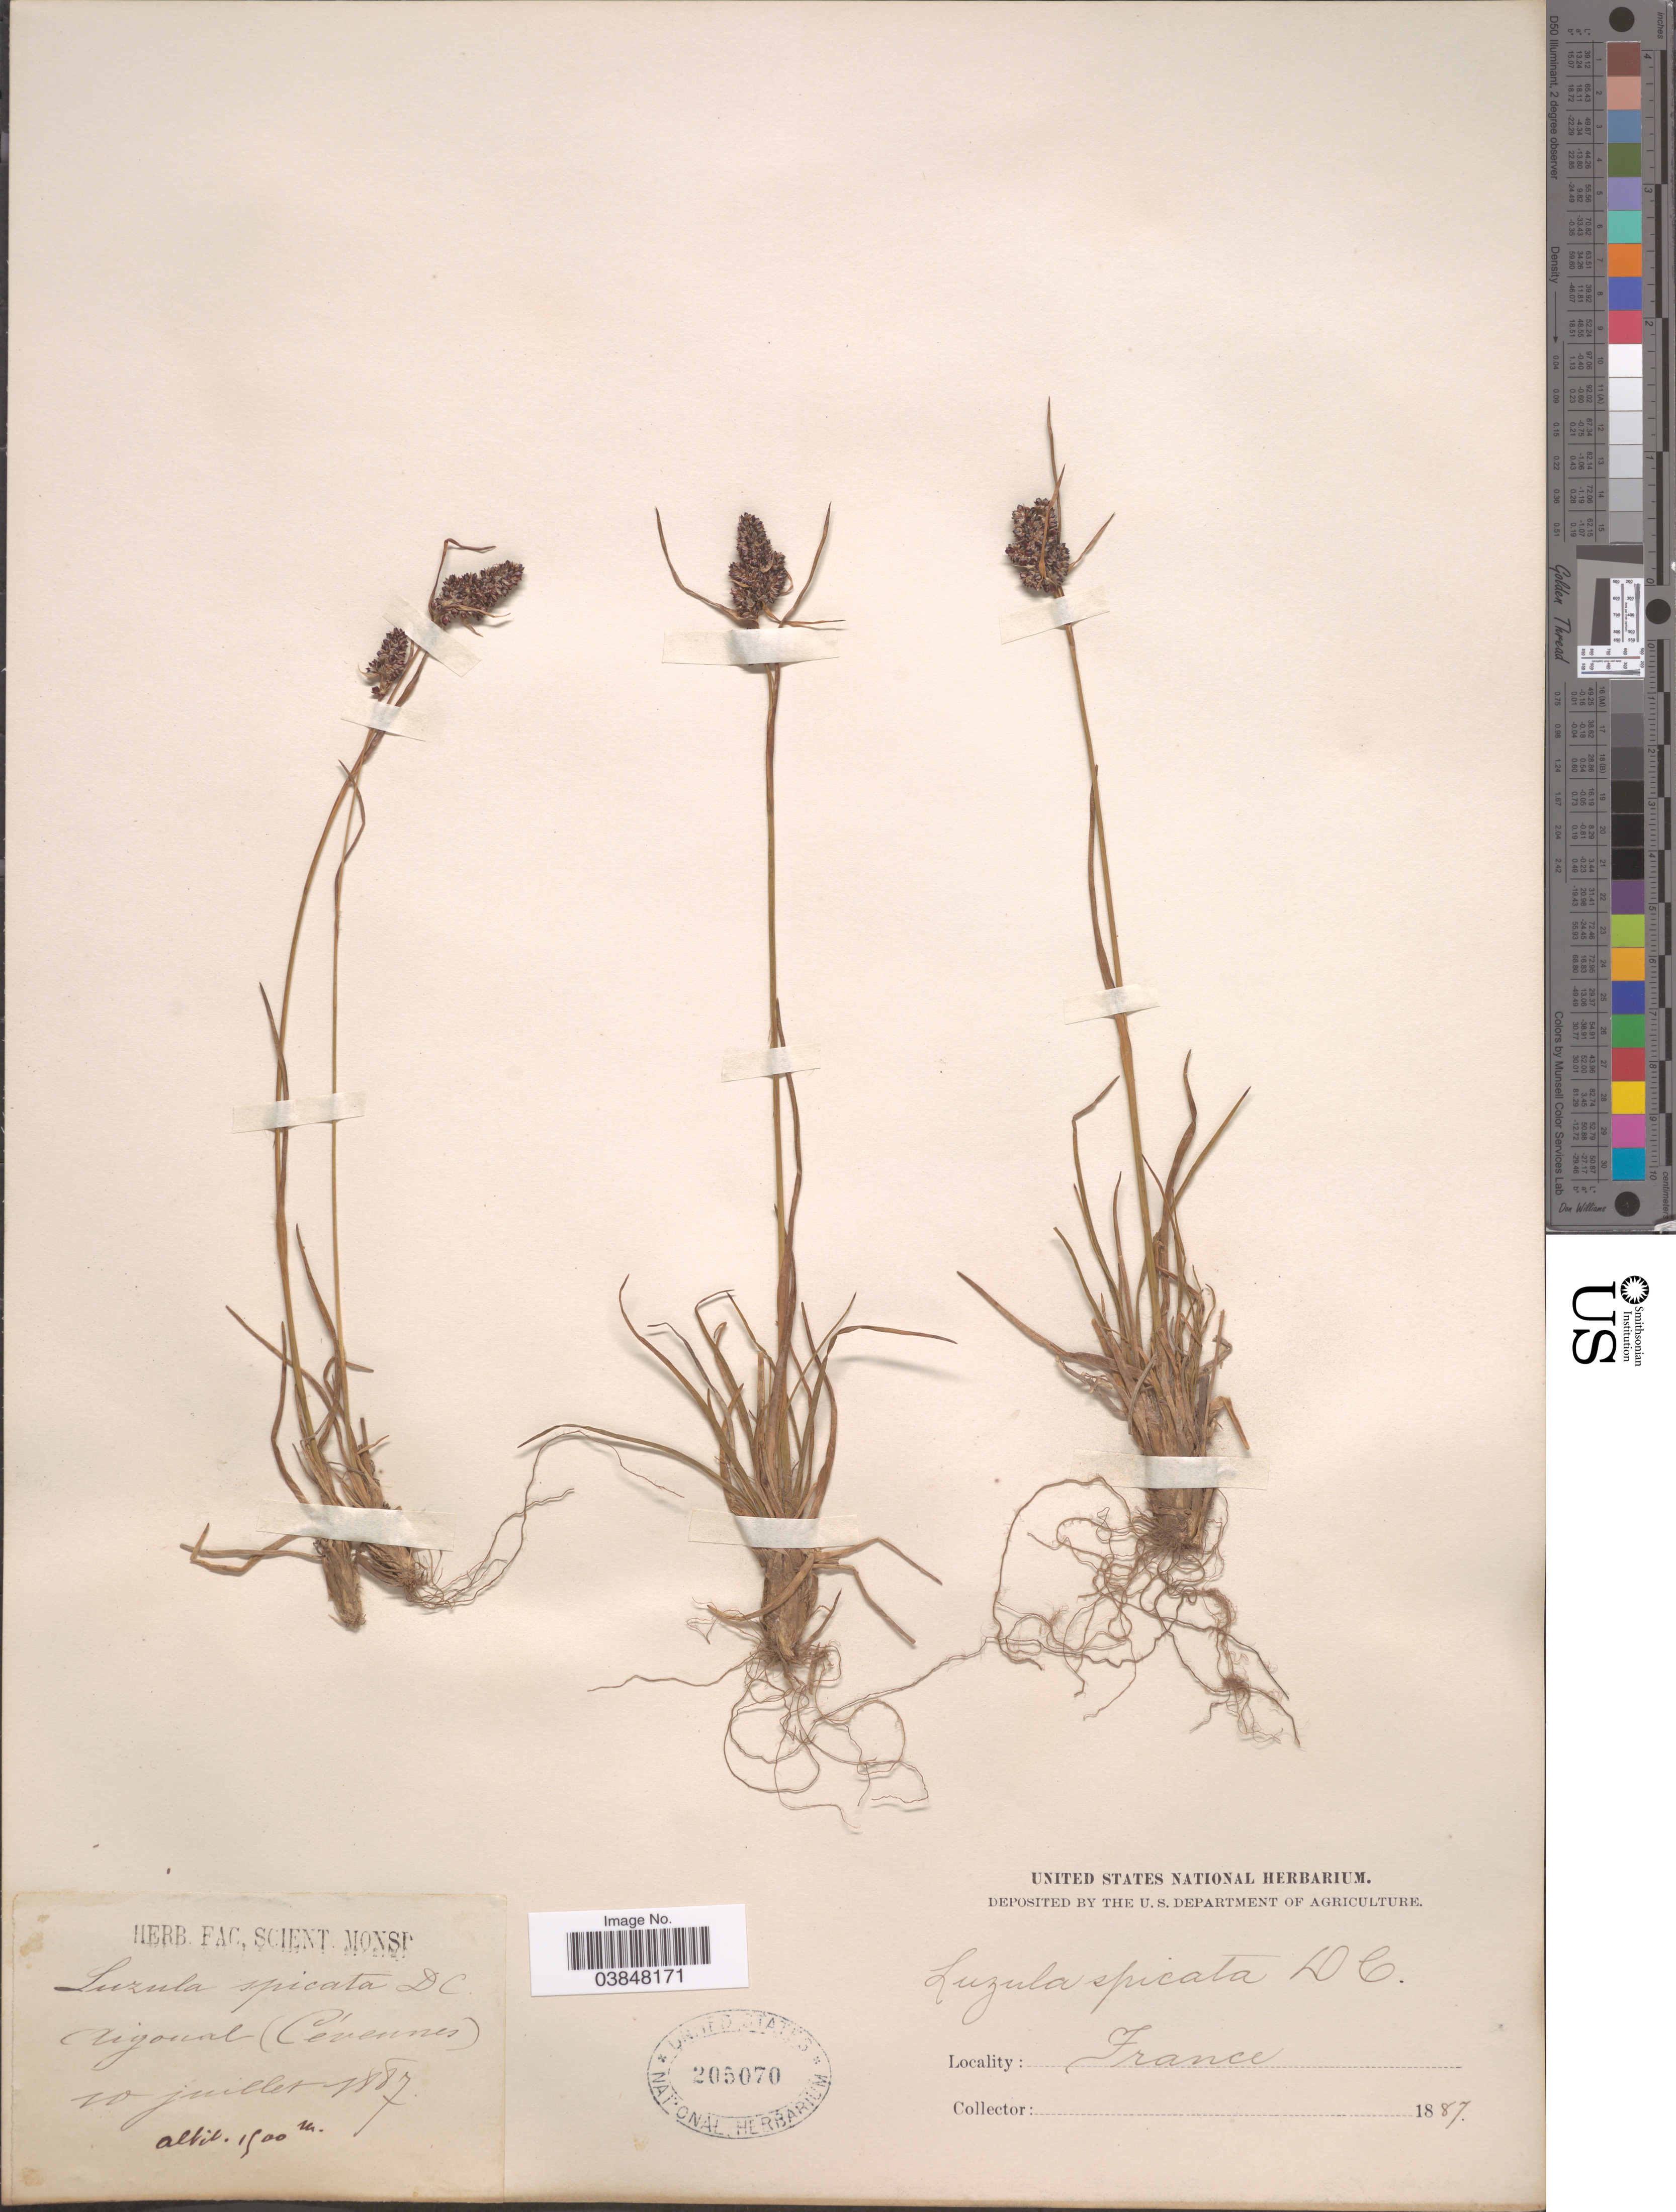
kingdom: Plantae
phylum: Tracheophyta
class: Liliopsida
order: Poales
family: Juncaceae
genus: Luzula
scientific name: Luzula spicata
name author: (L.) DC.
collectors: ex herb. Fac. Scient. Monst.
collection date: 1887-07-10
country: France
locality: Aigoual (Cévennes).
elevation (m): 1500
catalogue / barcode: US 205070